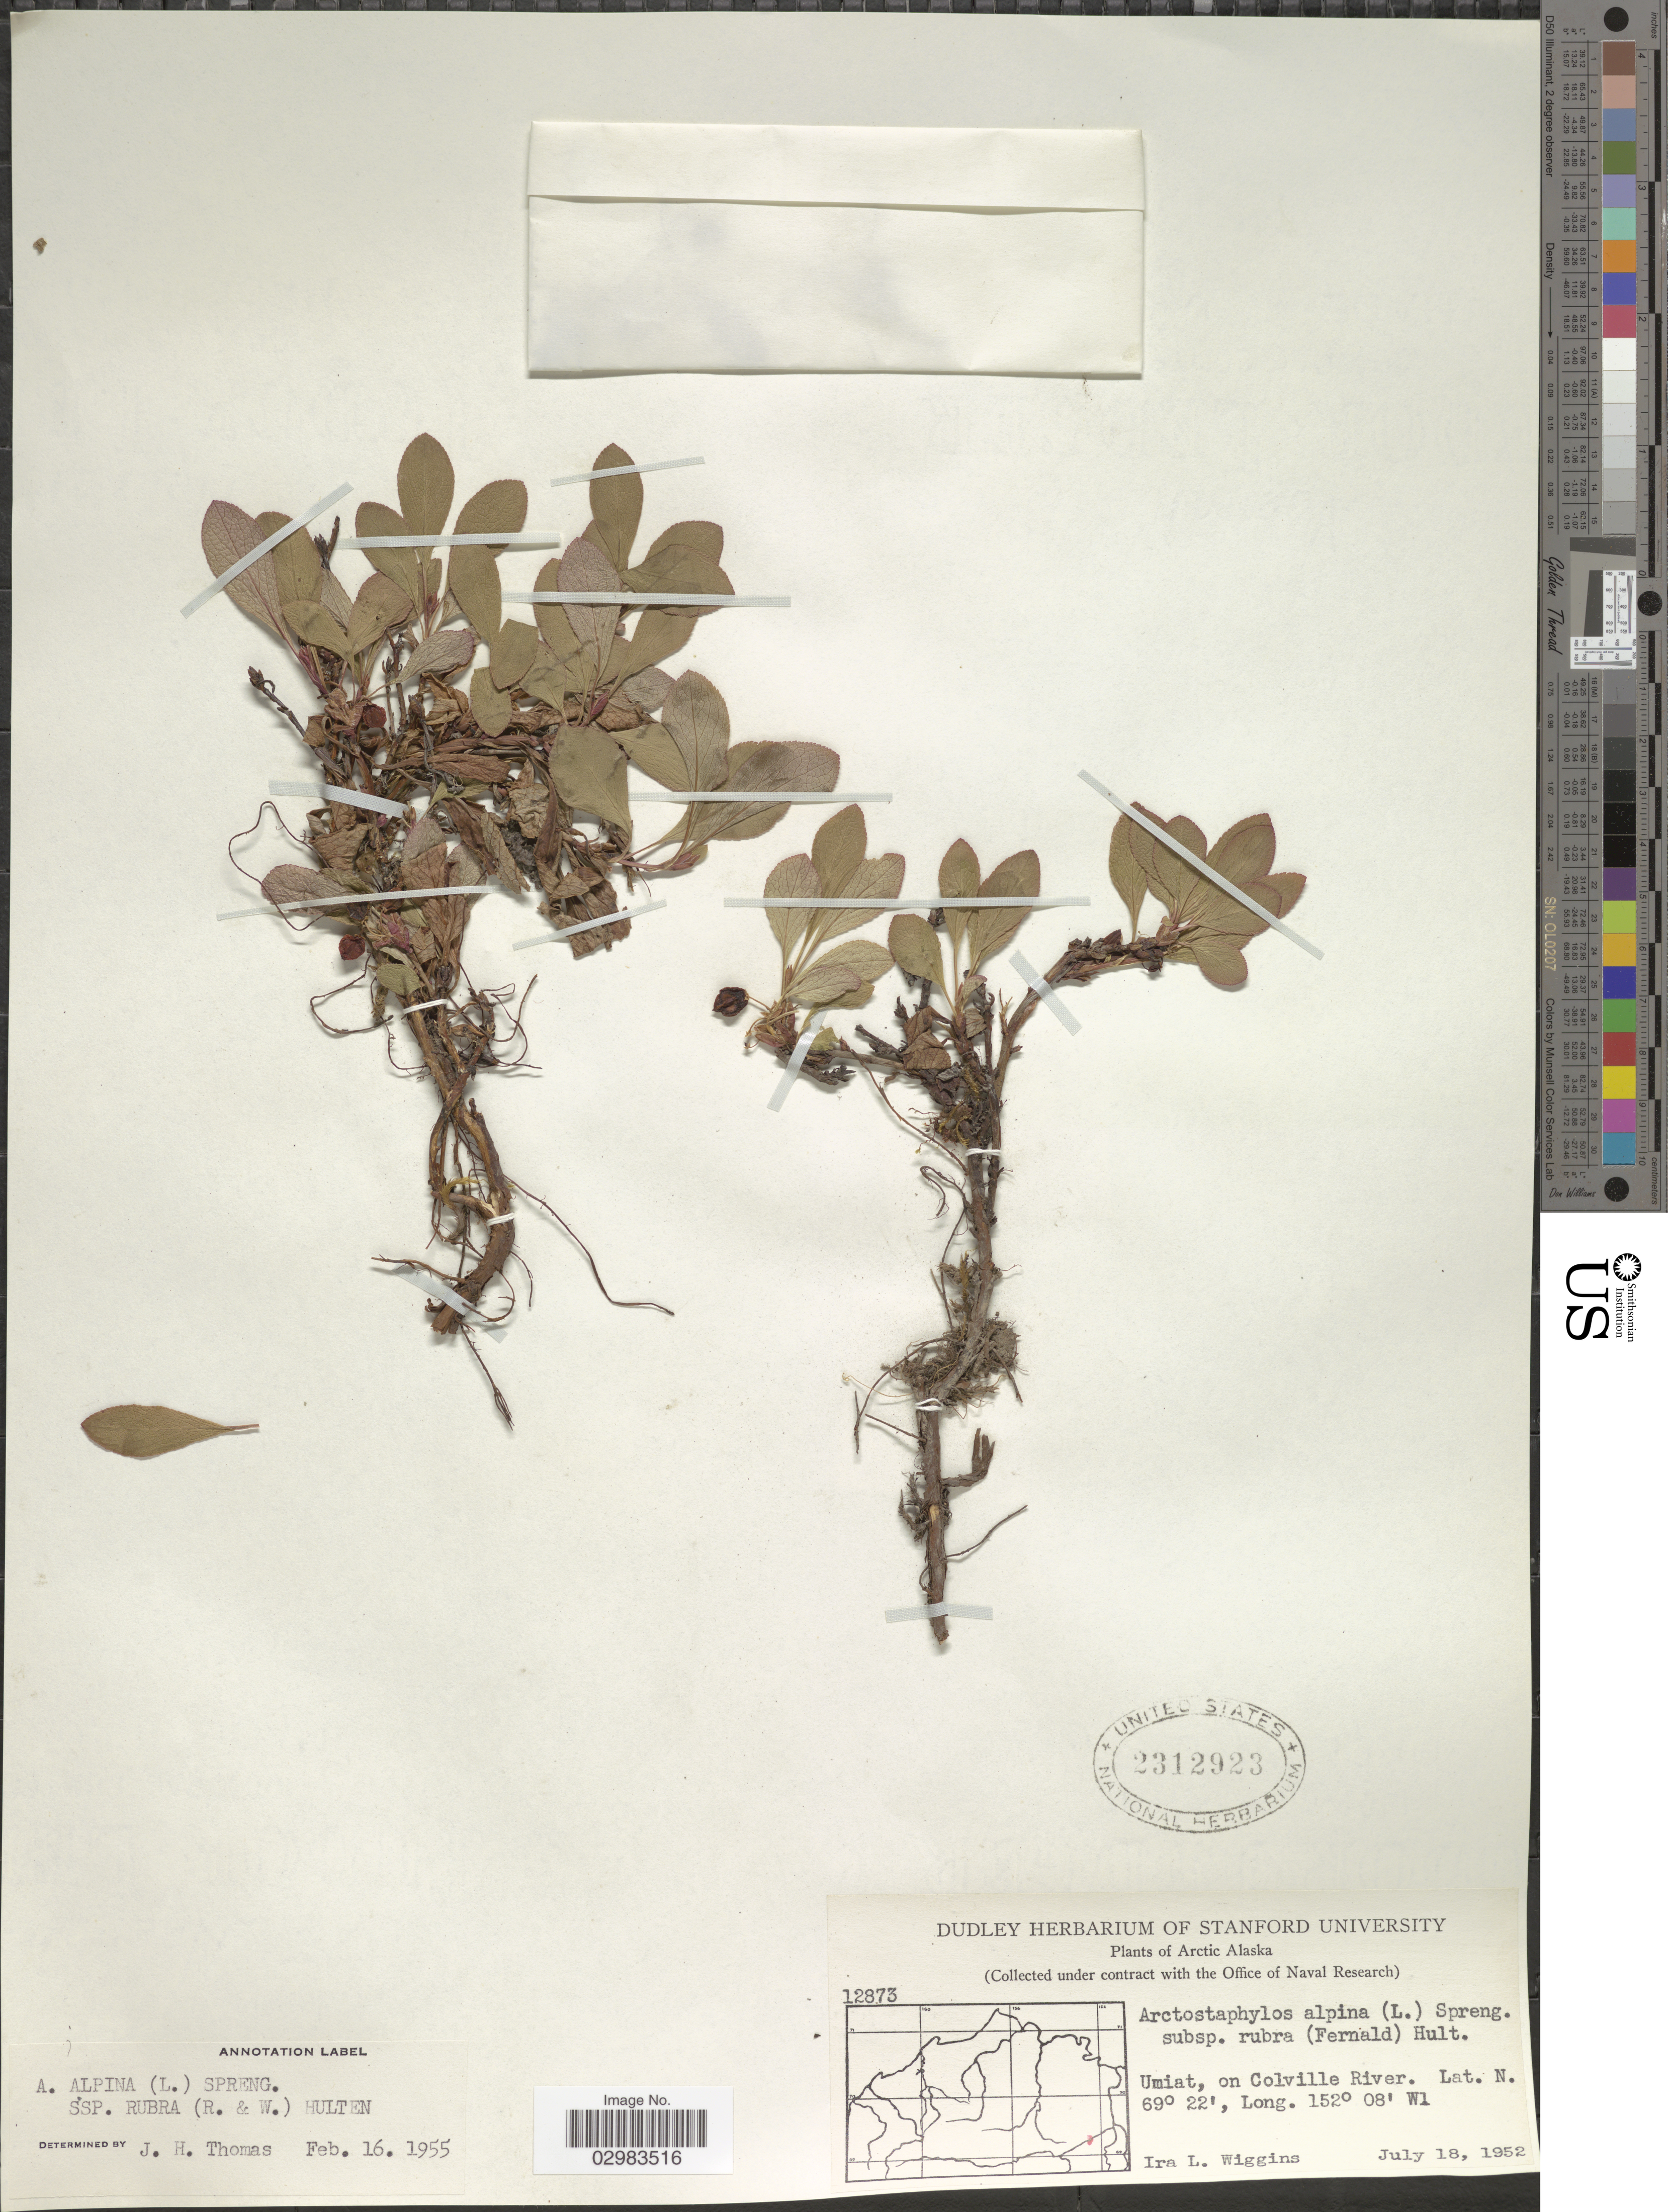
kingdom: Plantae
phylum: Tracheophyta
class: Magnoliopsida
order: Ericales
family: Ericaceae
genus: Arctostaphylos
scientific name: Arctostaphylos alpina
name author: (L.) Spreng.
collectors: I. L. Wiggins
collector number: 12873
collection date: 1952-07-18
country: United States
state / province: Alaska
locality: Arctic Alaska, Umiat, on Colville River.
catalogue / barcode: US 2312923